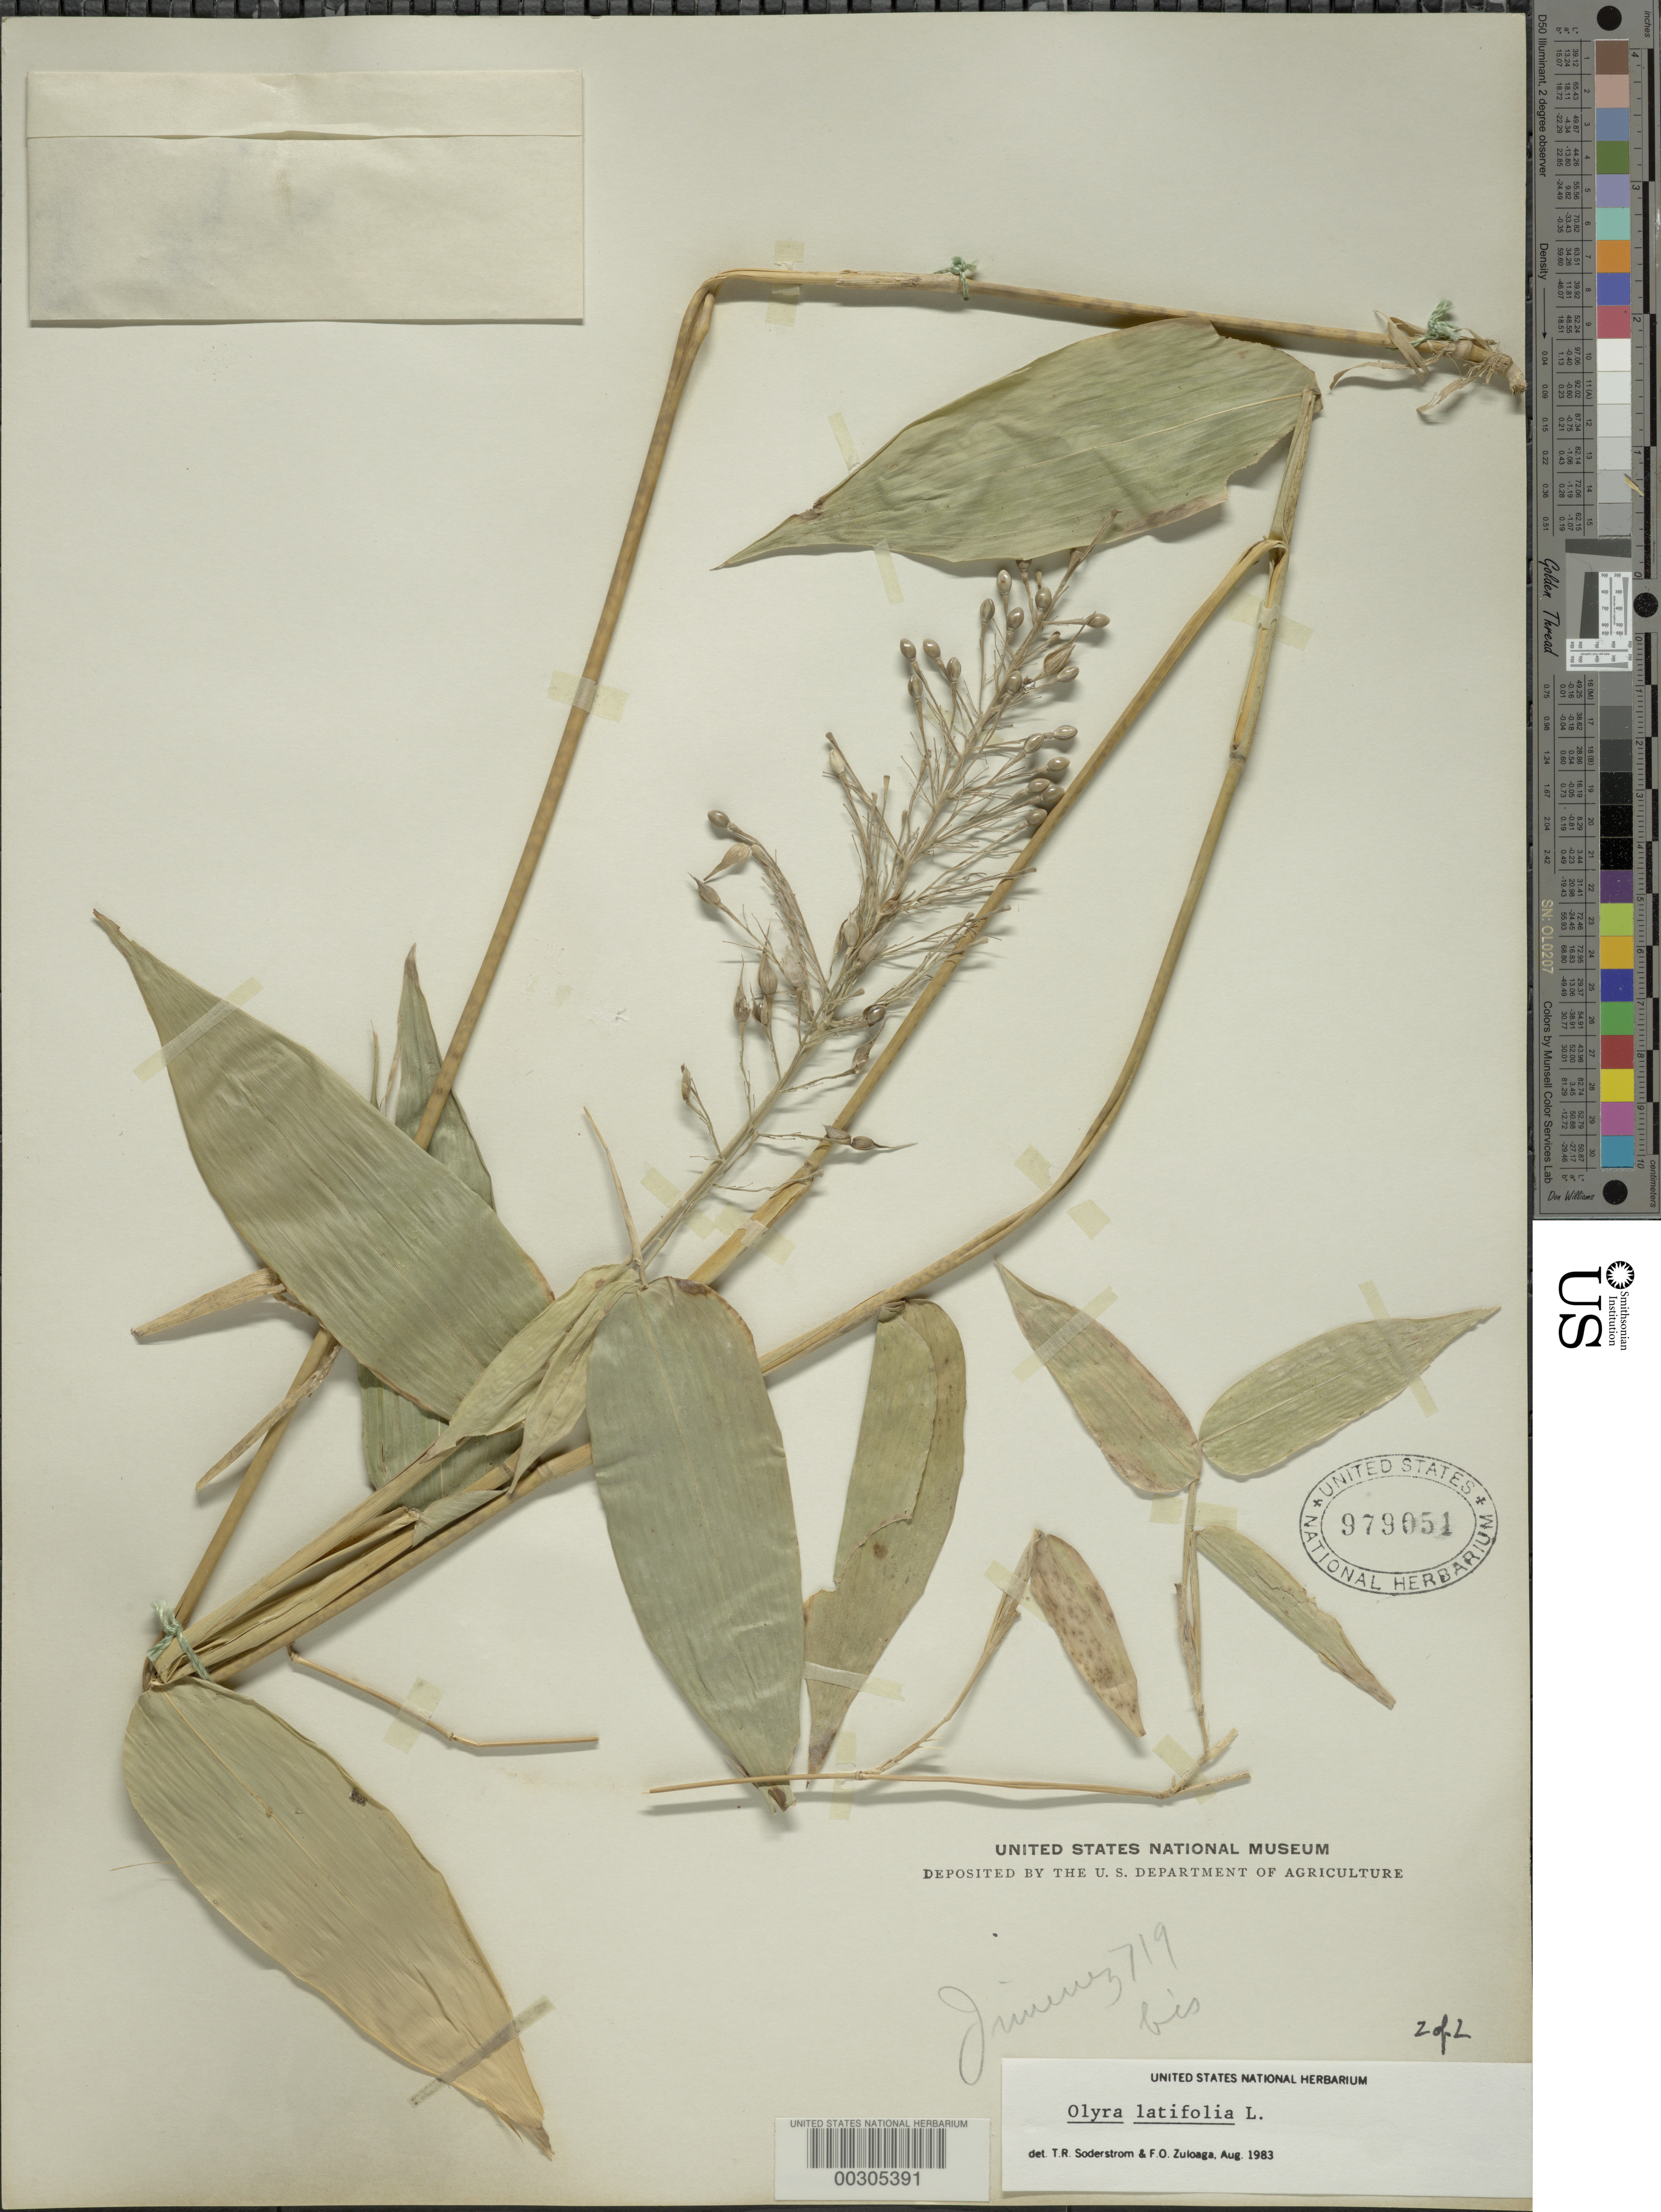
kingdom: Plantae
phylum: Tracheophyta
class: Liliopsida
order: Poales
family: Poaceae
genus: Olyra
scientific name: Olyra latifolia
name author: L.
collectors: O. Jimenez L.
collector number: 719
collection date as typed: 06 Jan 1913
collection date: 1913-01-06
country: Costa Rica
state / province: Guanacaste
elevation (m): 50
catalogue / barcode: US 979051